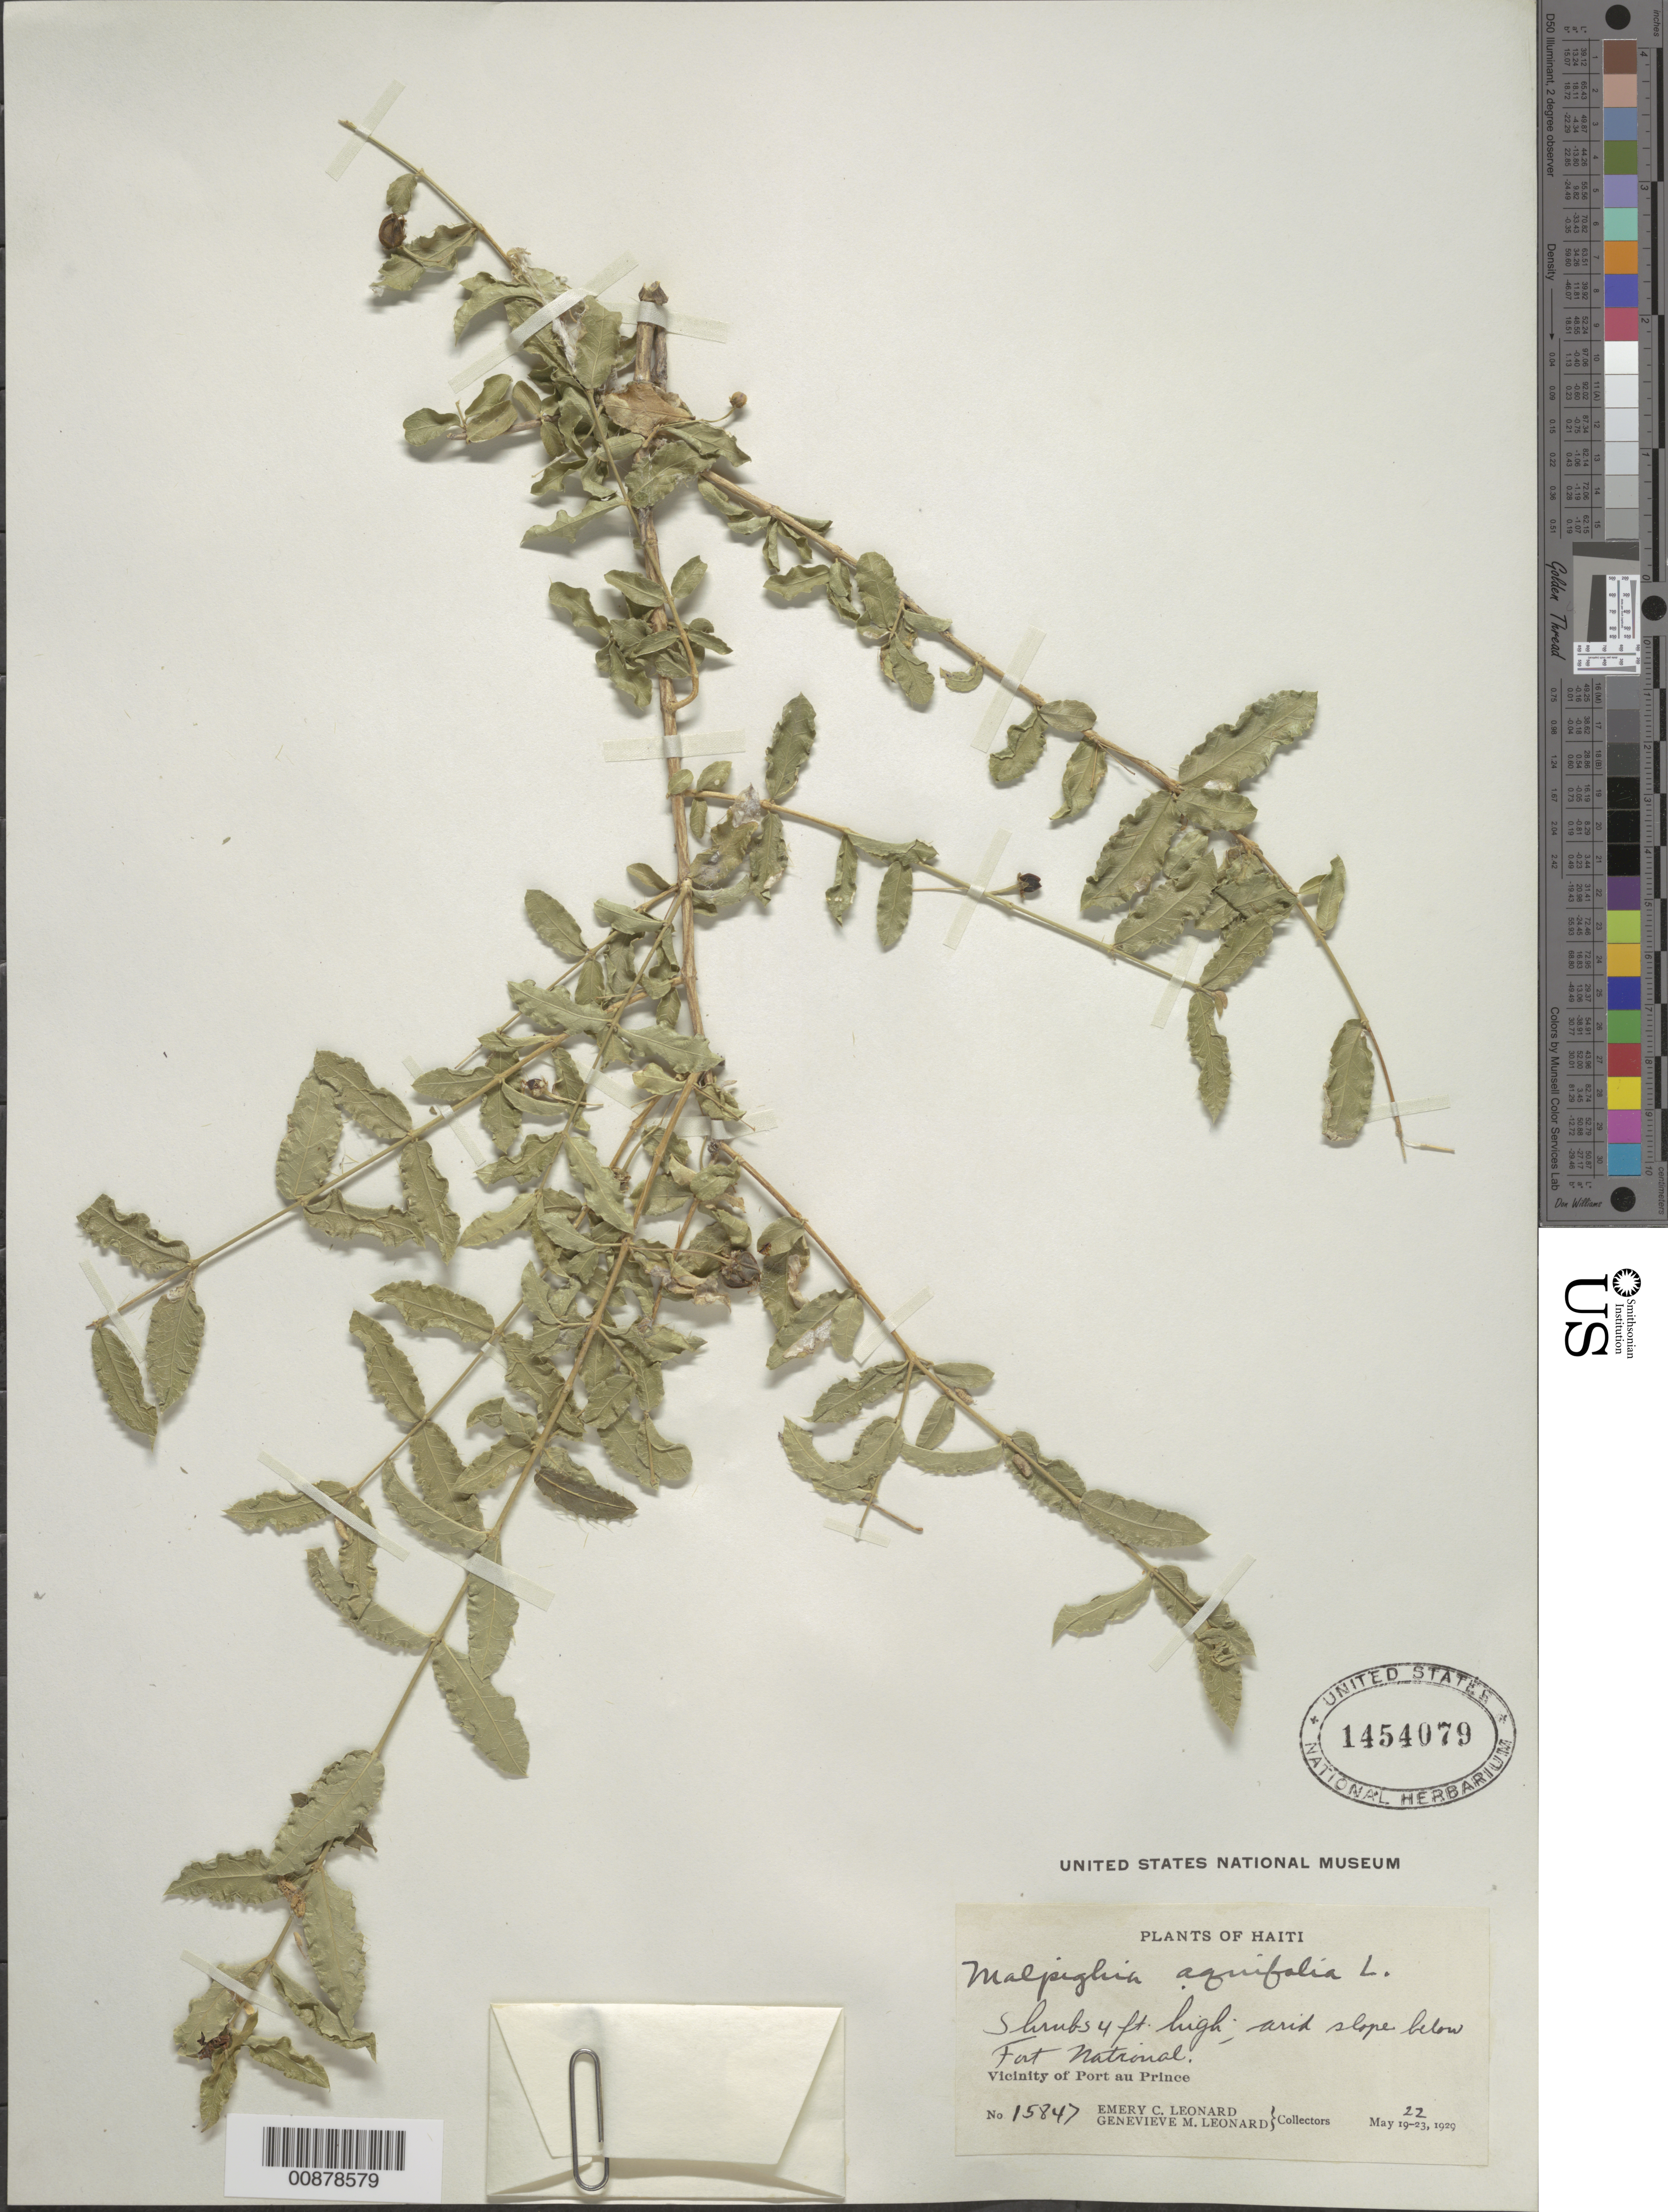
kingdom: Plantae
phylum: Tracheophyta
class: Magnoliopsida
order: Malpighiales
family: Malpighiaceae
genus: Malpighia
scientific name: Malpighia aquifolia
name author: L.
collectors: E. C. Leonard & G. M. Leonard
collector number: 15847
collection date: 1929-05-22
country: Haiti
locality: Fort National. Vicinity of Port au Prince.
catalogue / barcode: US 1454079